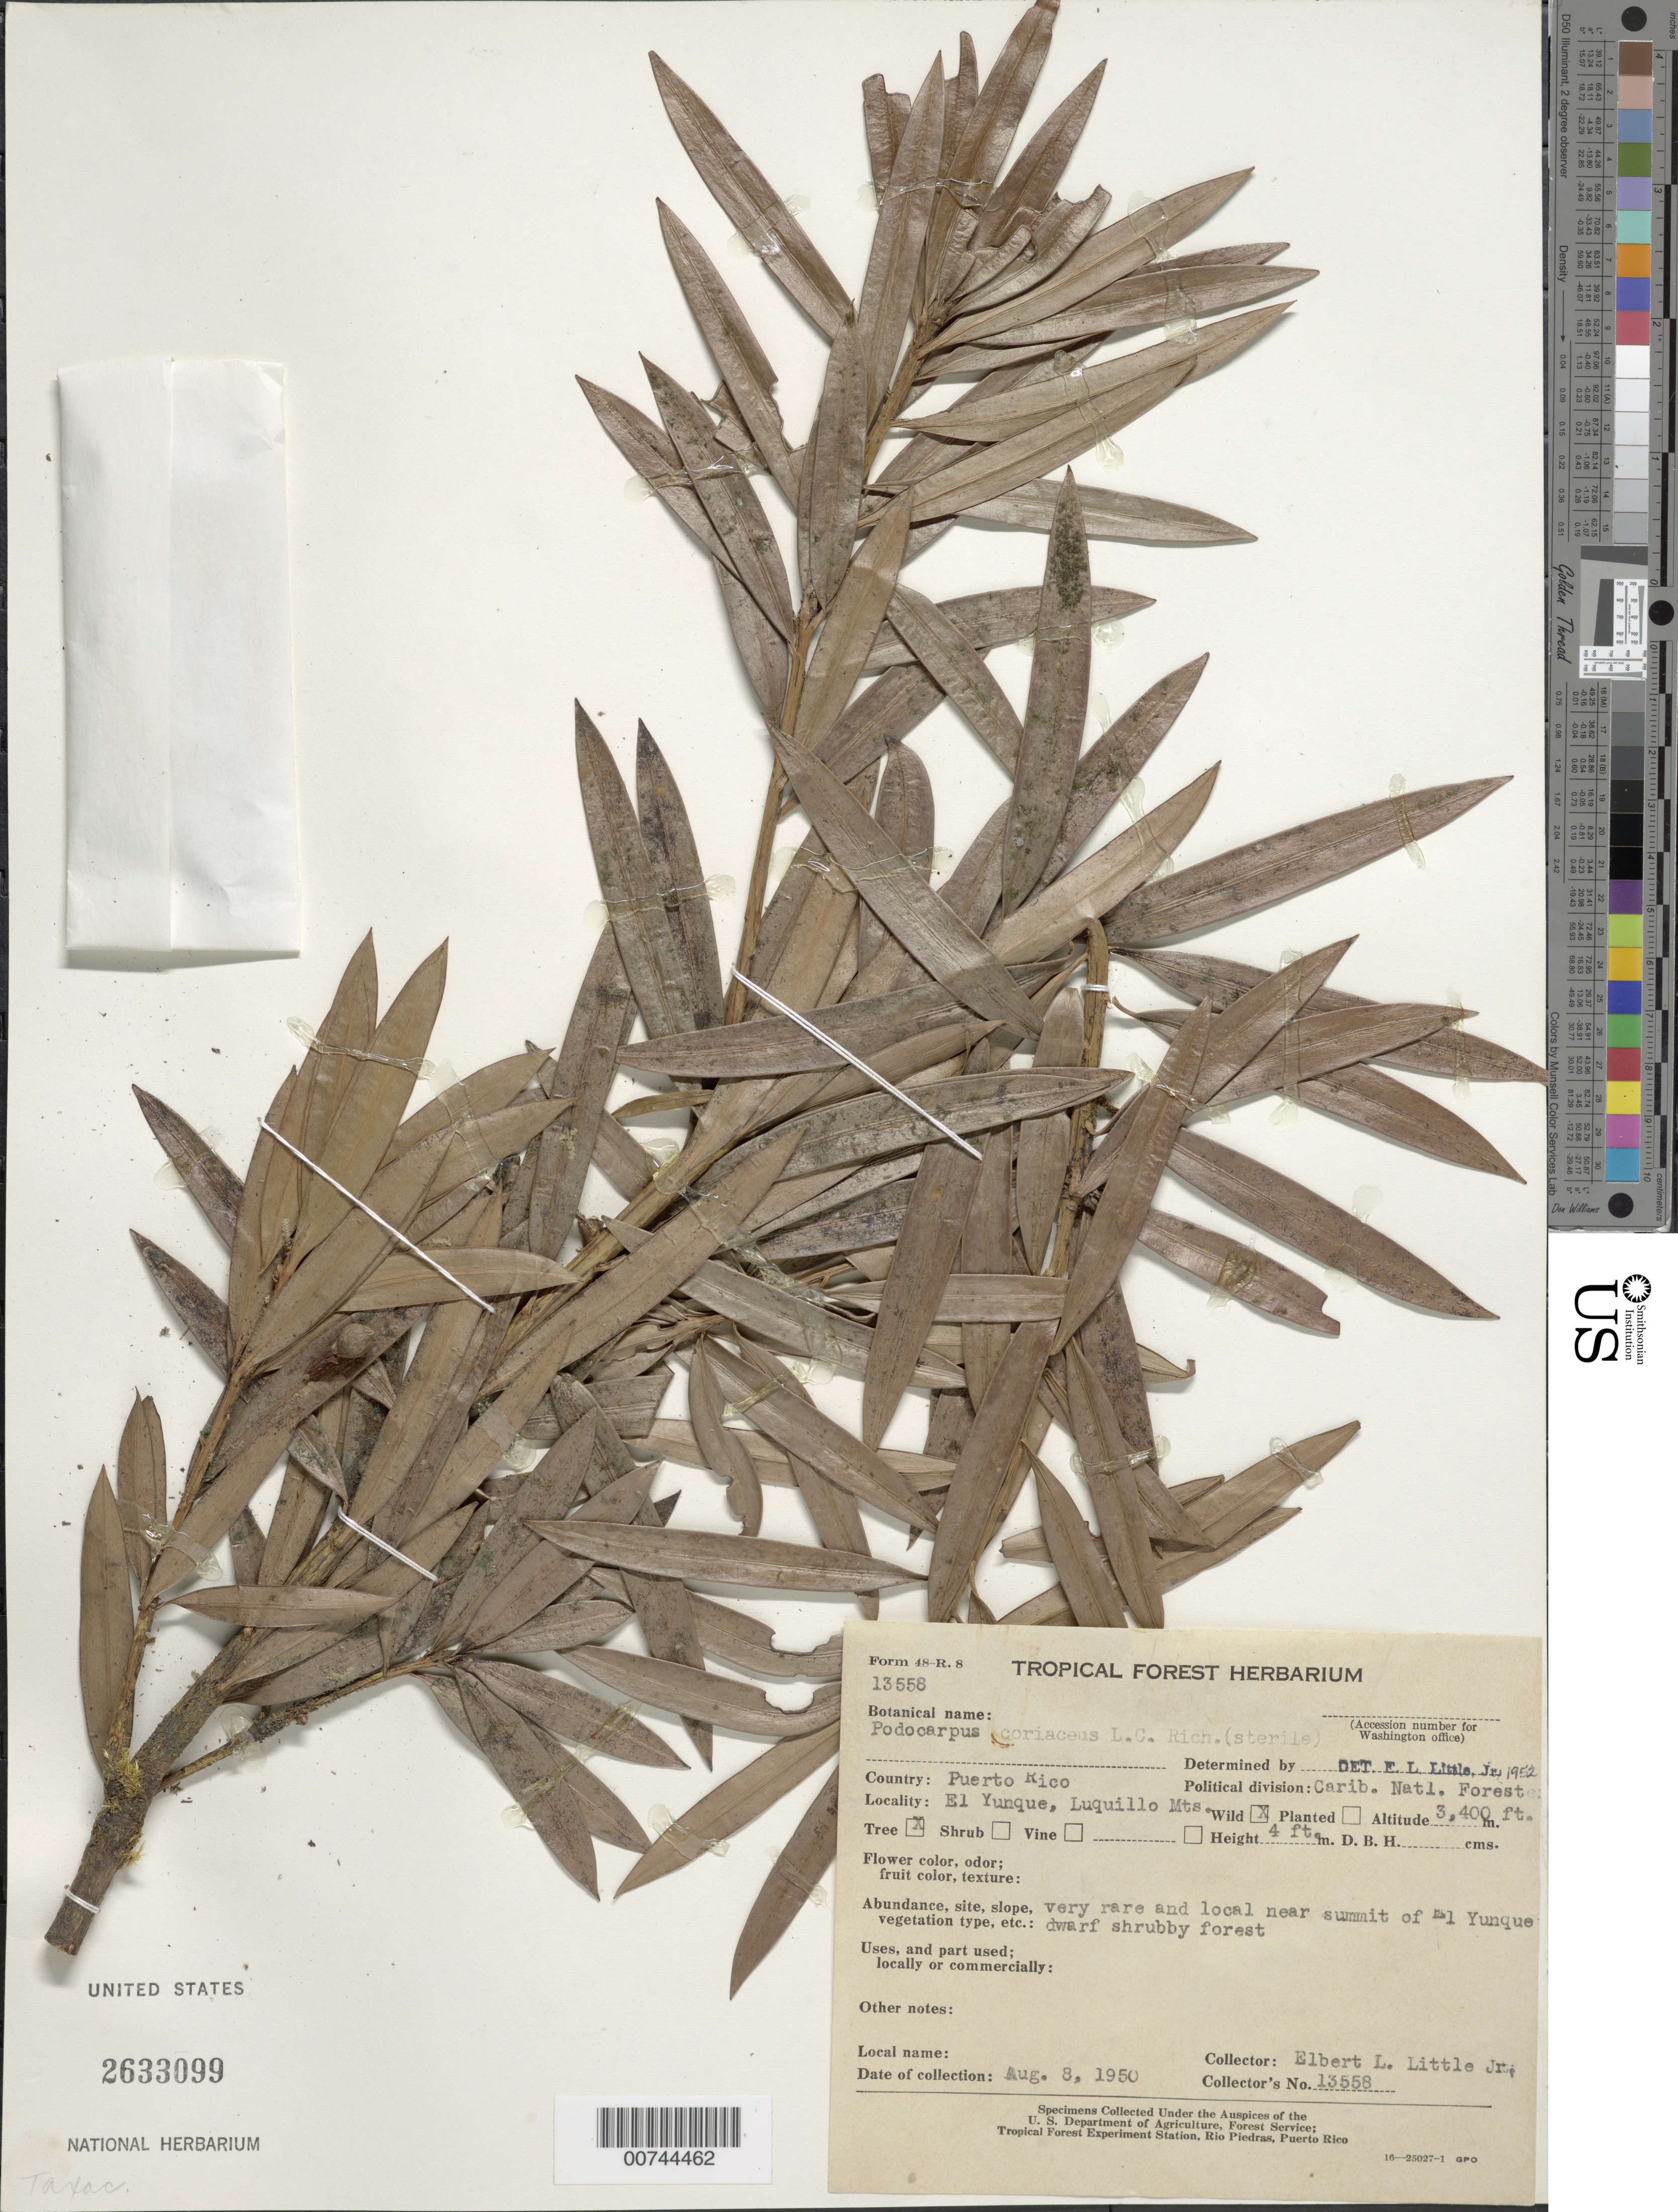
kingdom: Plantae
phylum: Tracheophyta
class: Pinopsida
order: Pinales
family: Podocarpaceae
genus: Podocarpus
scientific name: Podocarpus coriaceus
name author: Rich. & A. Rich.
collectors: E. L. Little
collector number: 13558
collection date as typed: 08 Aug 1950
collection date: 1950-08-08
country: Puerto Rico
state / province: Río Grande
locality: Sierra de Luquillo, El Yunque.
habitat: Dwarf shrubby forest.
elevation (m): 1036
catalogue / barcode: US 2633099